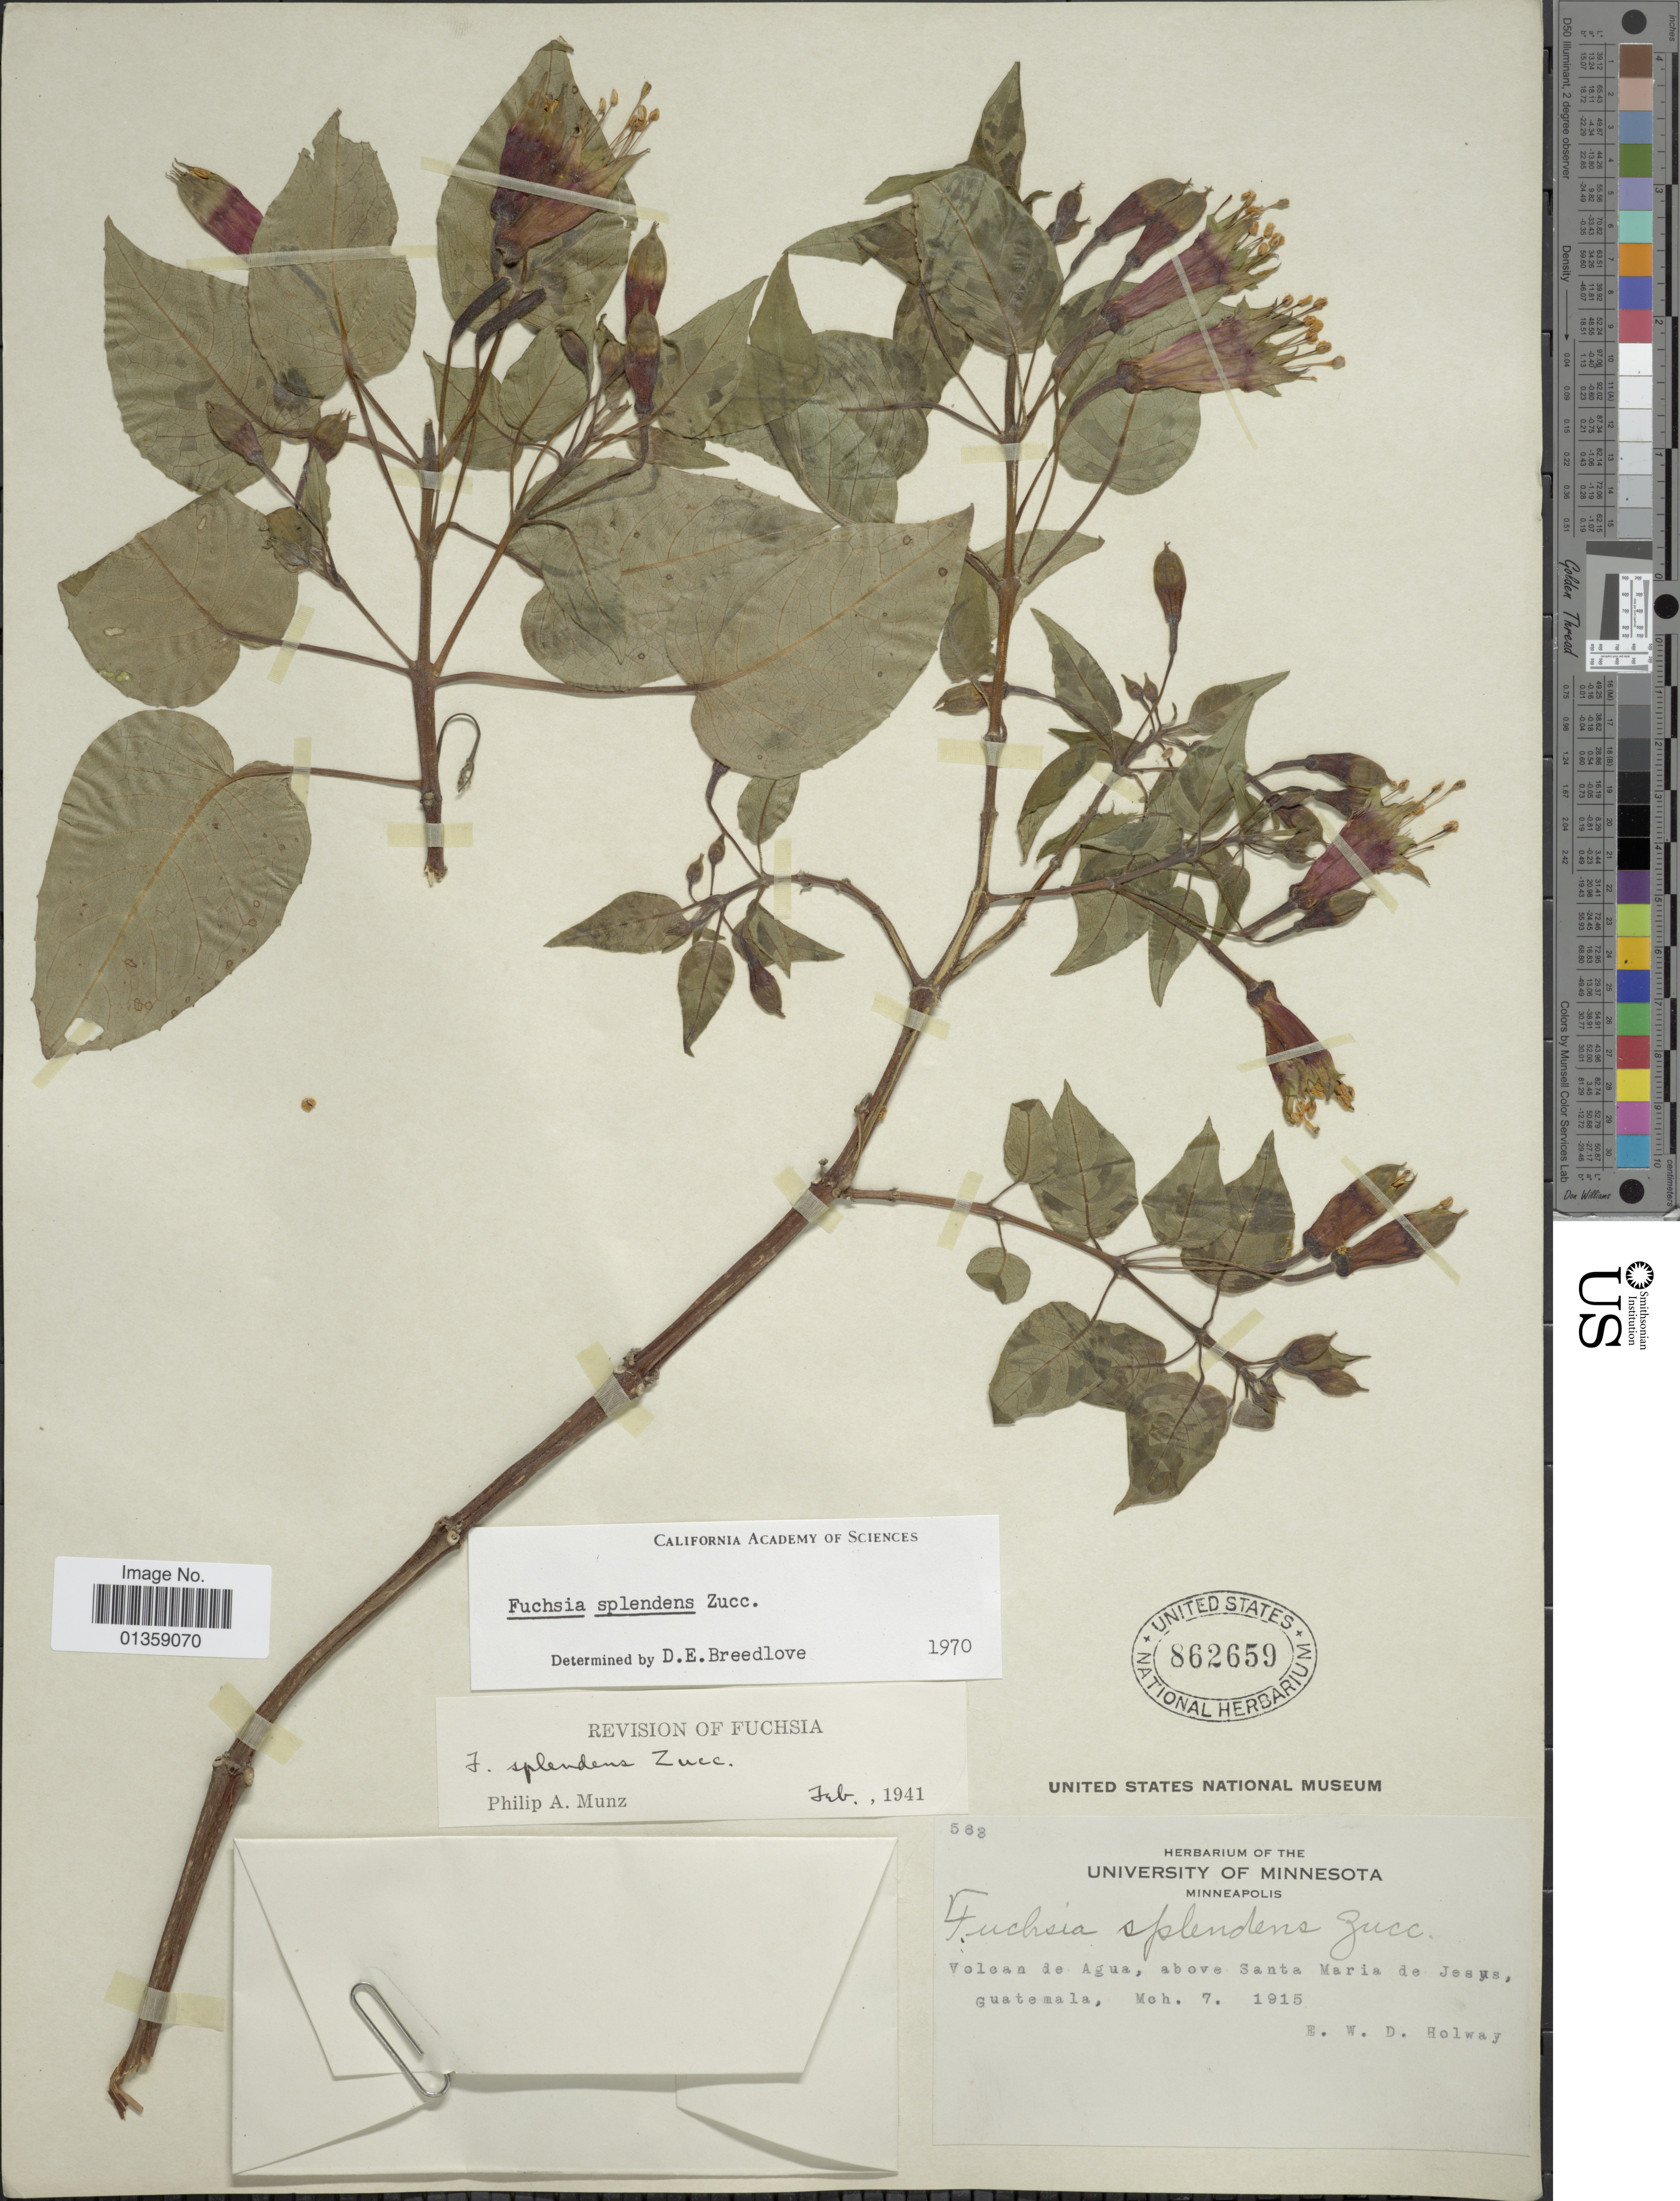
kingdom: Plantae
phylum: Tracheophyta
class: Magnoliopsida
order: Myrtales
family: Onagraceae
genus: Fuchsia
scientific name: Fuchsia splendens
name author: Zucc.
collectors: E. W. D. Holway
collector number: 563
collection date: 1915-03-07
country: Guatemala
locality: Volcan de Agua, above Santa Maria de Jesus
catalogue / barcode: US 862659